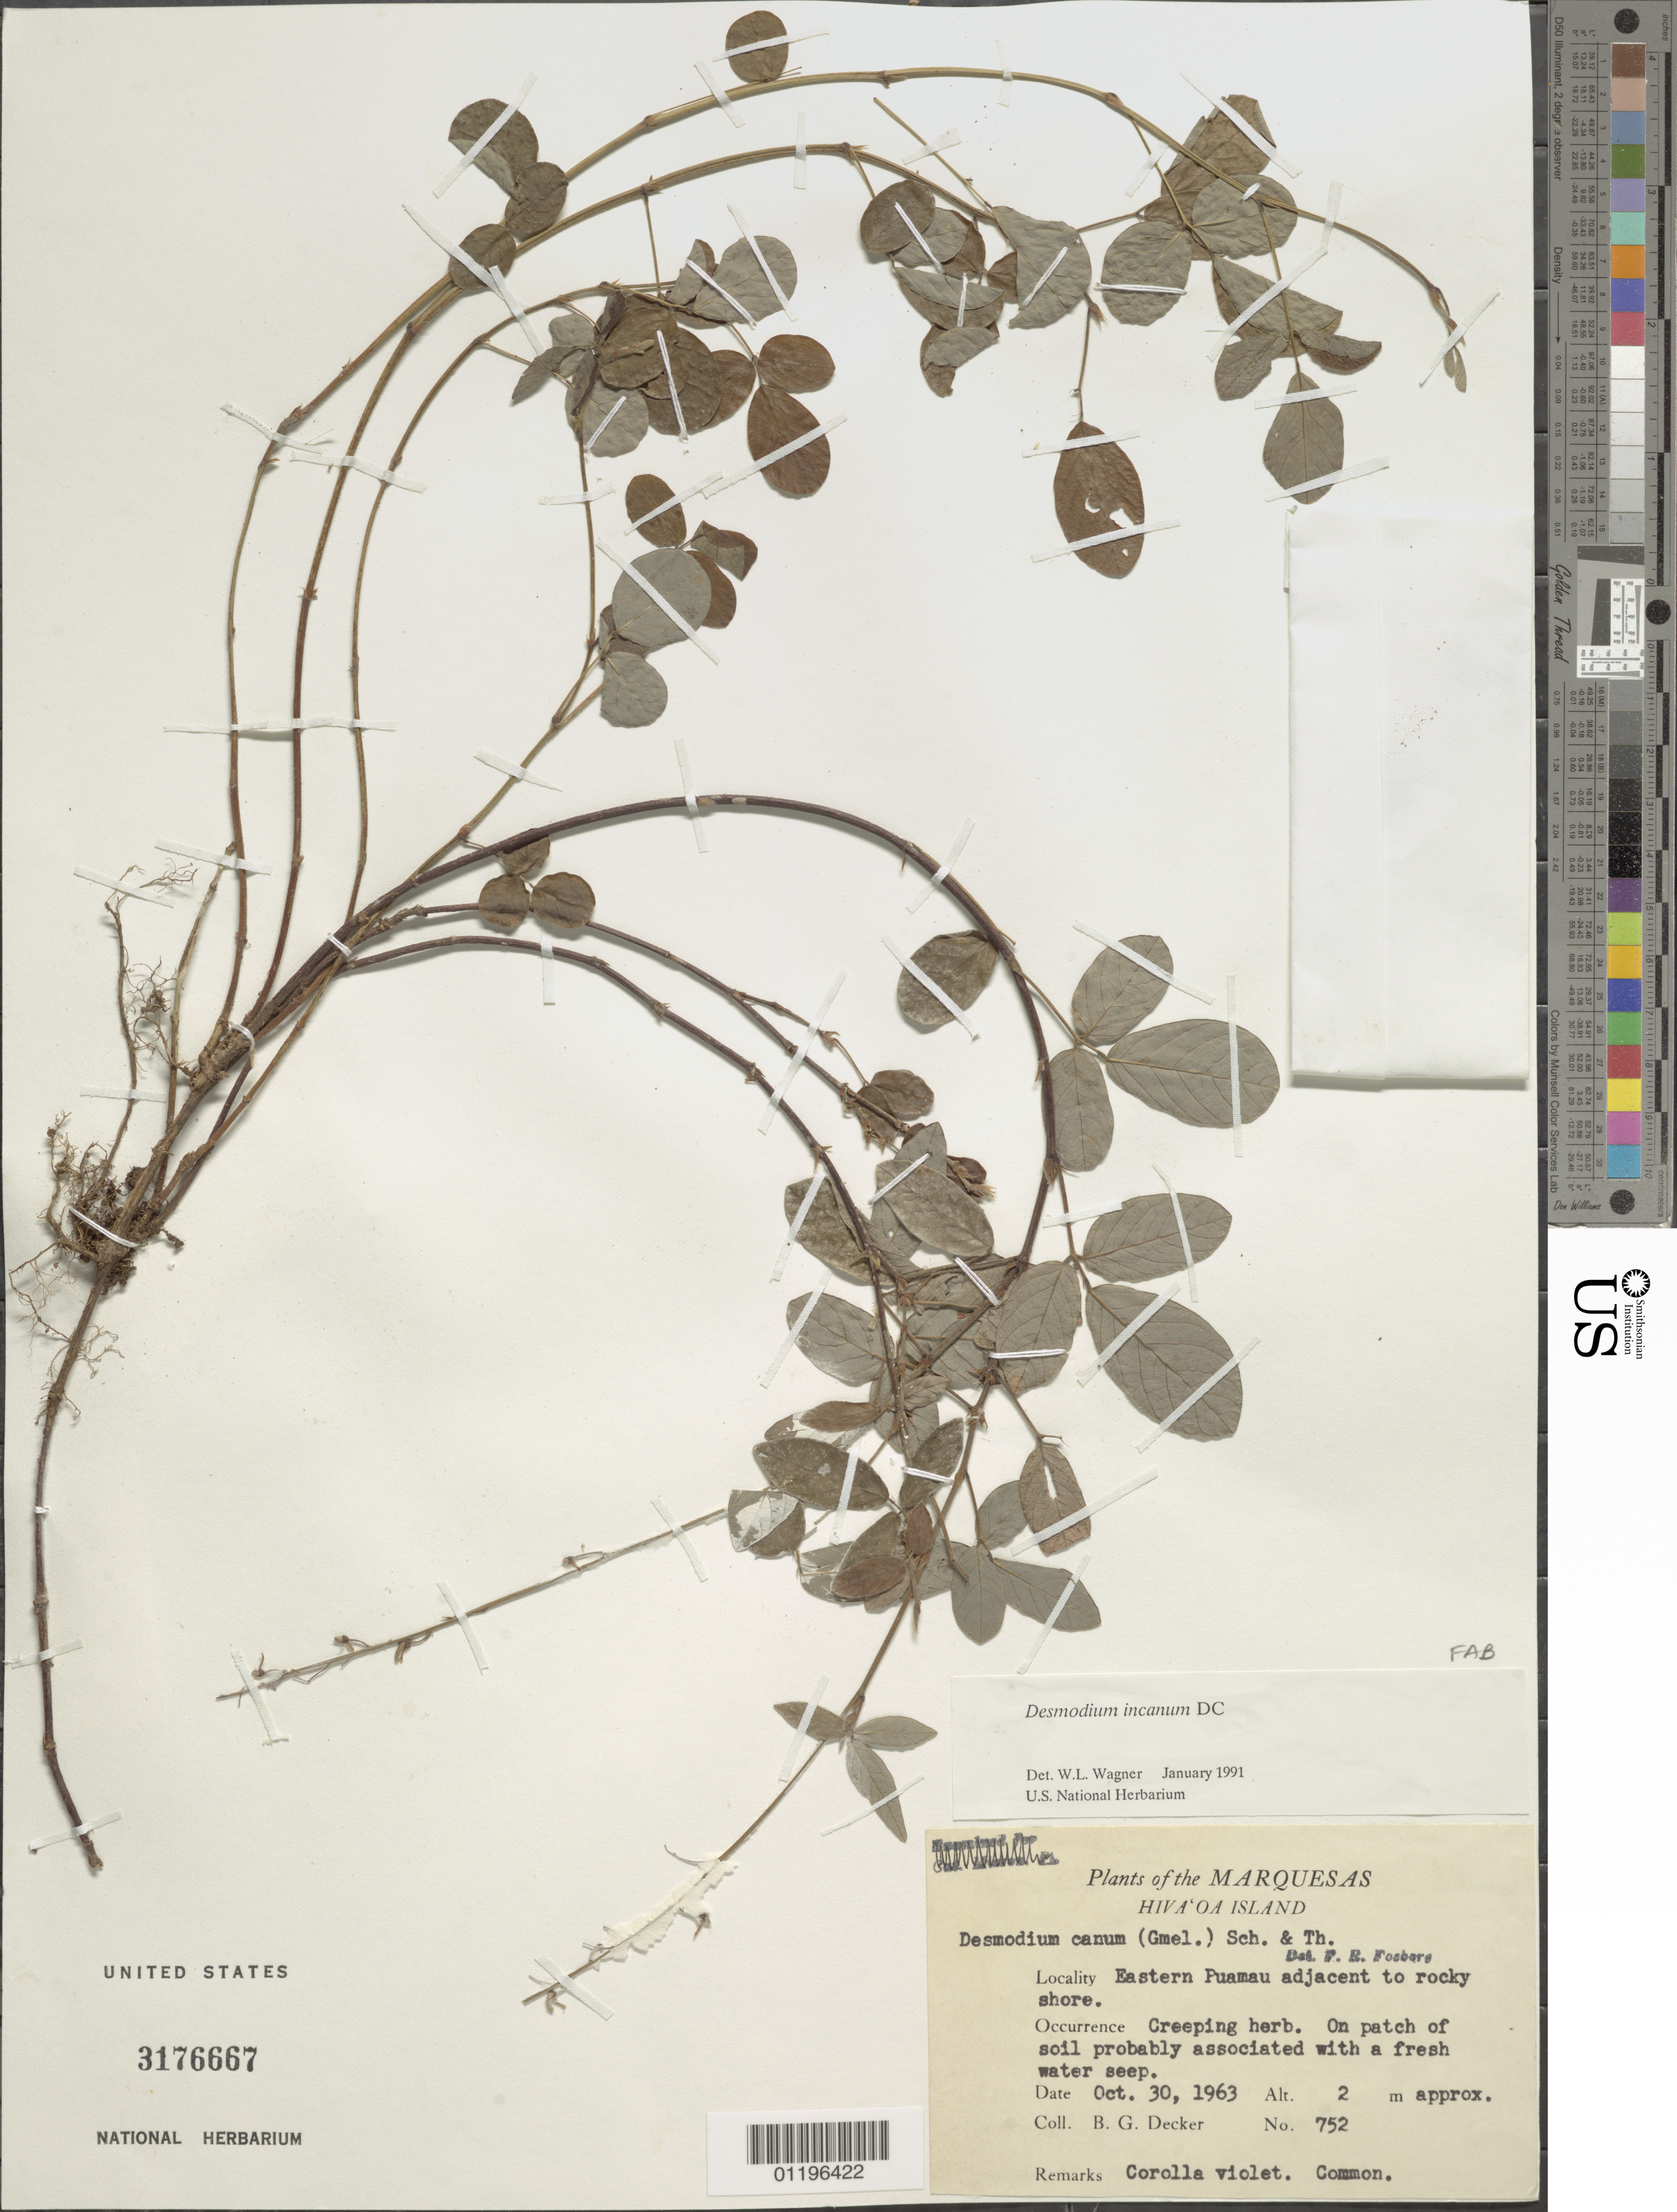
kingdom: Plantae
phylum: Tracheophyta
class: Magnoliopsida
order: Fabales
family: Fabaceae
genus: Desmodium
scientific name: Desmodium incanum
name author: (Sw.) DC.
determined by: Wagner, W. L., (BOT), Smithsonian Institution - National Museum of Natural History (UNITED STATES)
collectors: B. G. Decker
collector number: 752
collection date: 1963-10-30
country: French Polynesia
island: Hiva Oa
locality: E Puamau Valley, adjacent to rocky shore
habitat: On patch of soil probably associated with a fresh water seep. Common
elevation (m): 2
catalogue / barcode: US 3176667